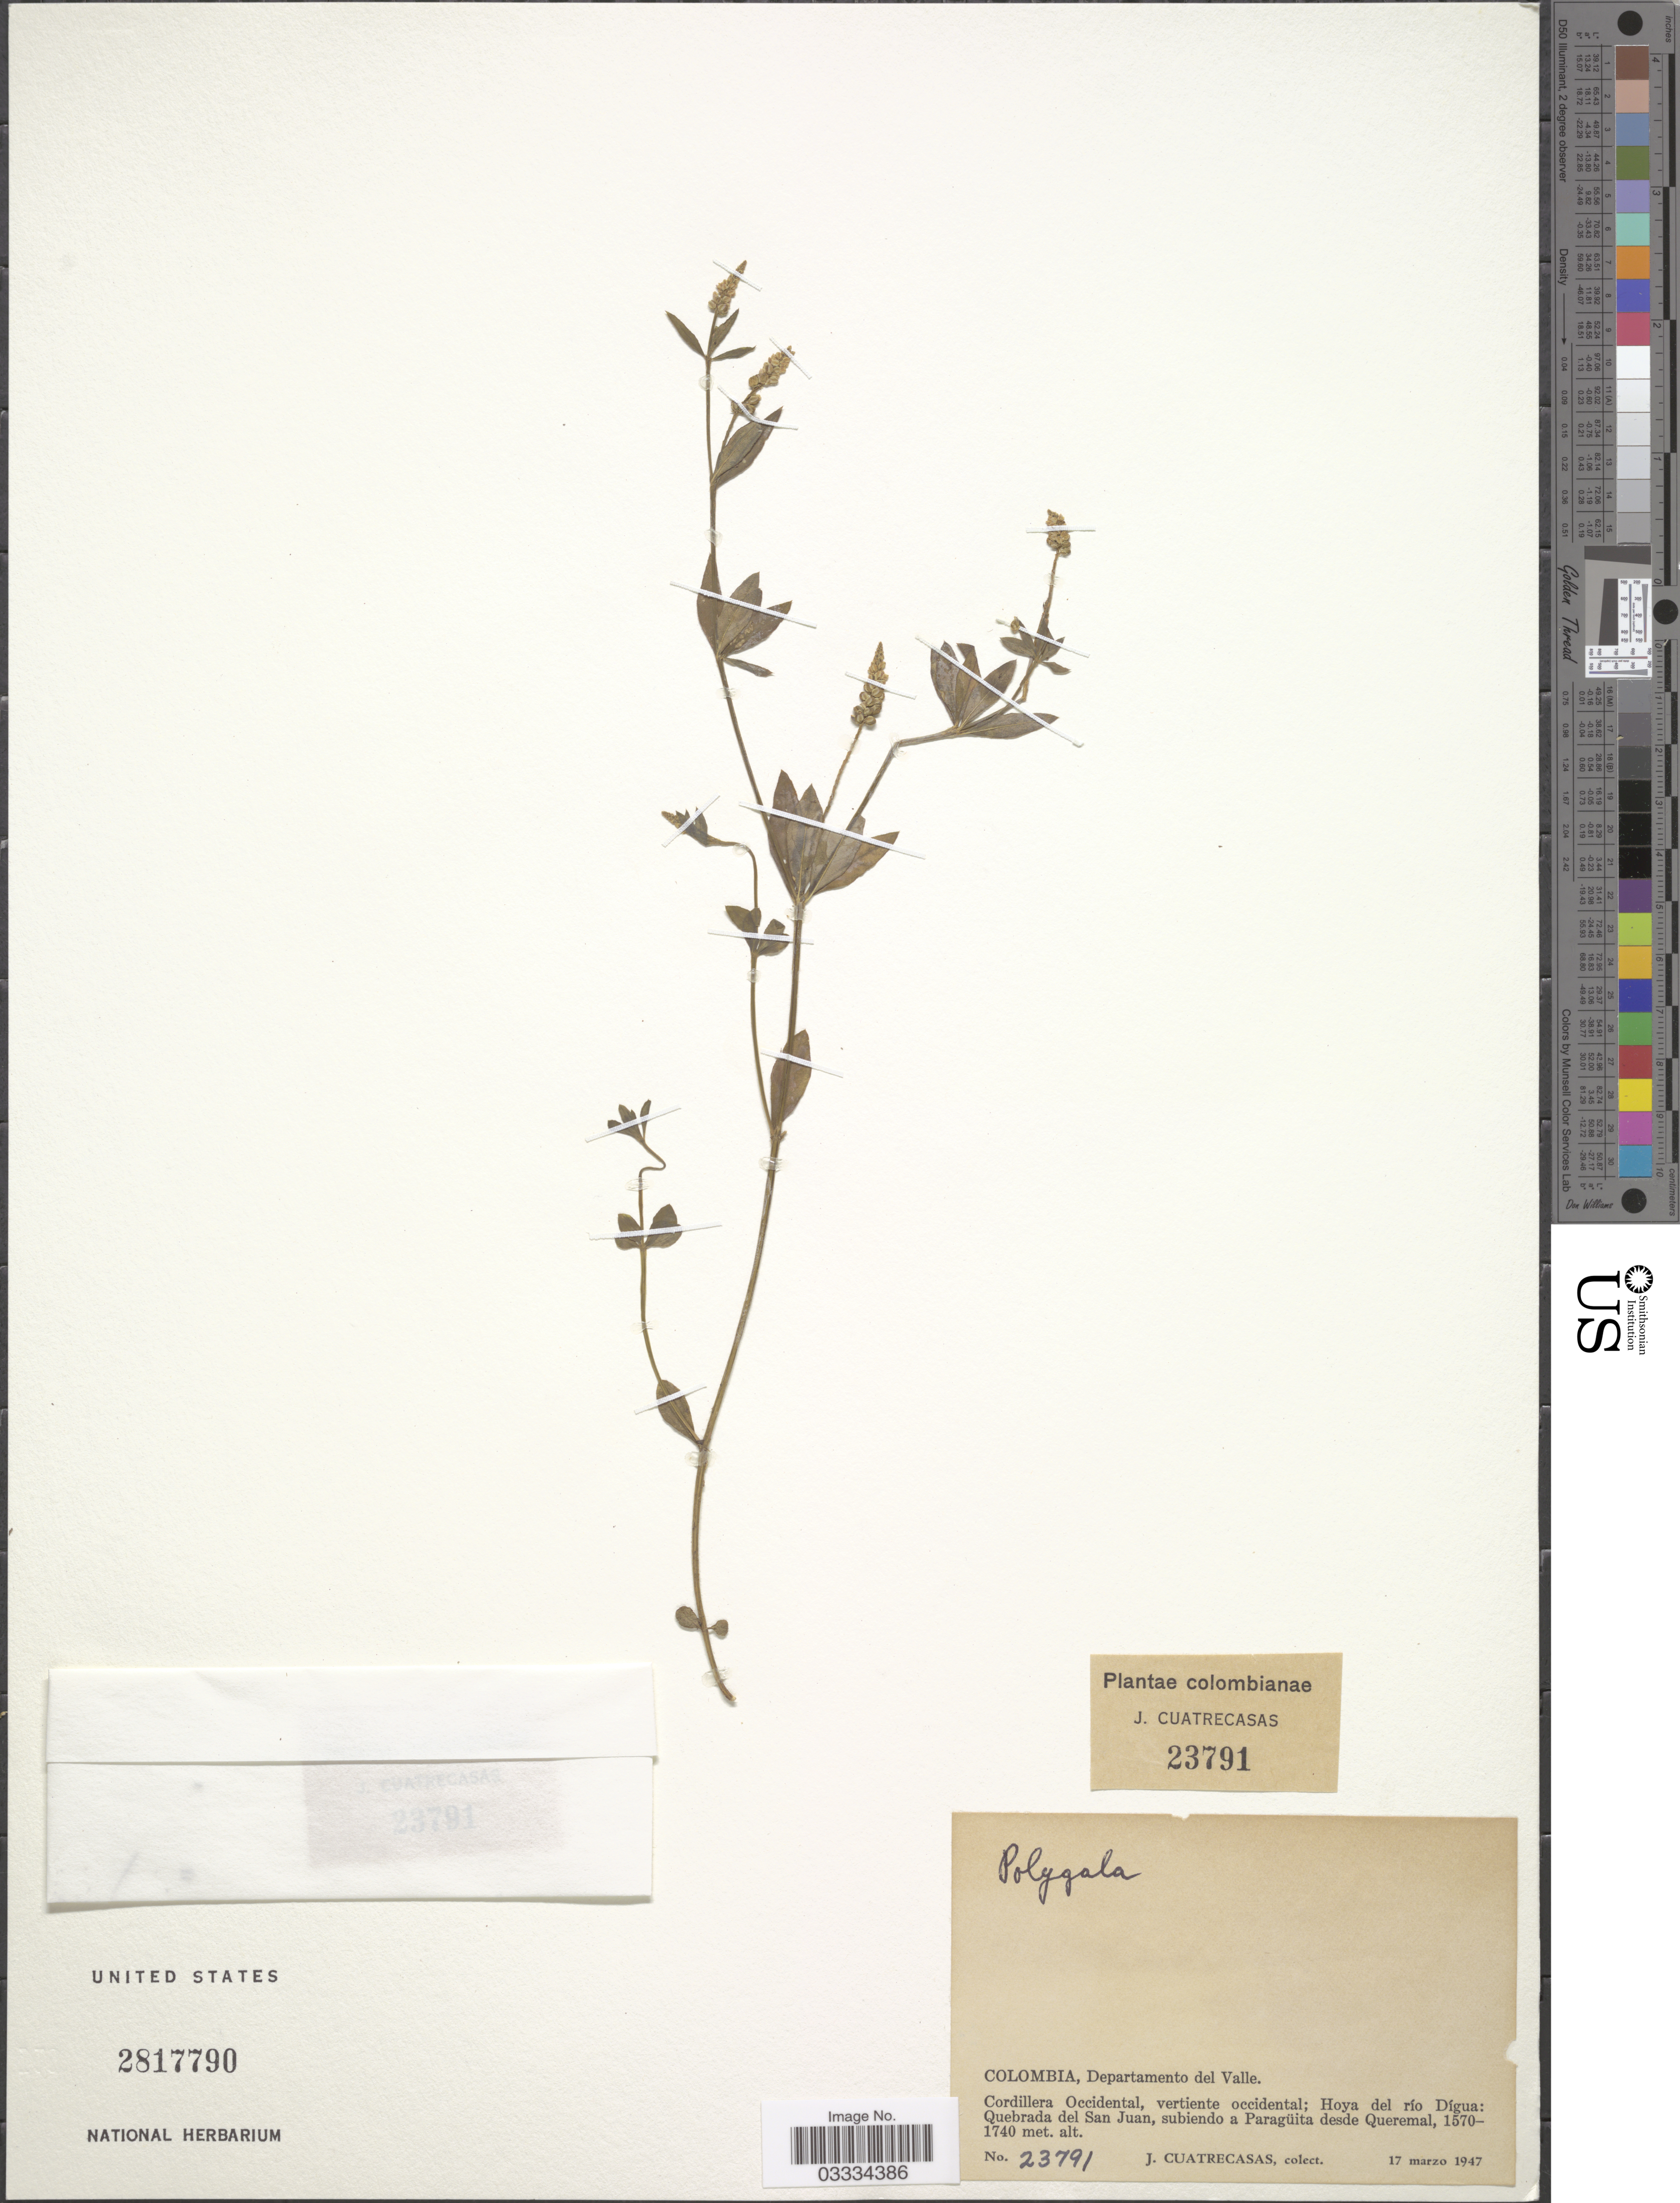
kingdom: Plantae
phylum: Tracheophyta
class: Magnoliopsida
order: Fabales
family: Polygalaceae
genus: Polygala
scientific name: Polygala sp.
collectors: J. Cuatrecasas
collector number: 23791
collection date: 1947-03-17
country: Colombia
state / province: Valle del Cauca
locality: Departamento del Valle. Cordillera Occidental, vertiente occidental; Hoya del río Dígua: Quebrada del San Juan, subiendo a Paragüita desde Queremal.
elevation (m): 1570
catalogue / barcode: US 2817790